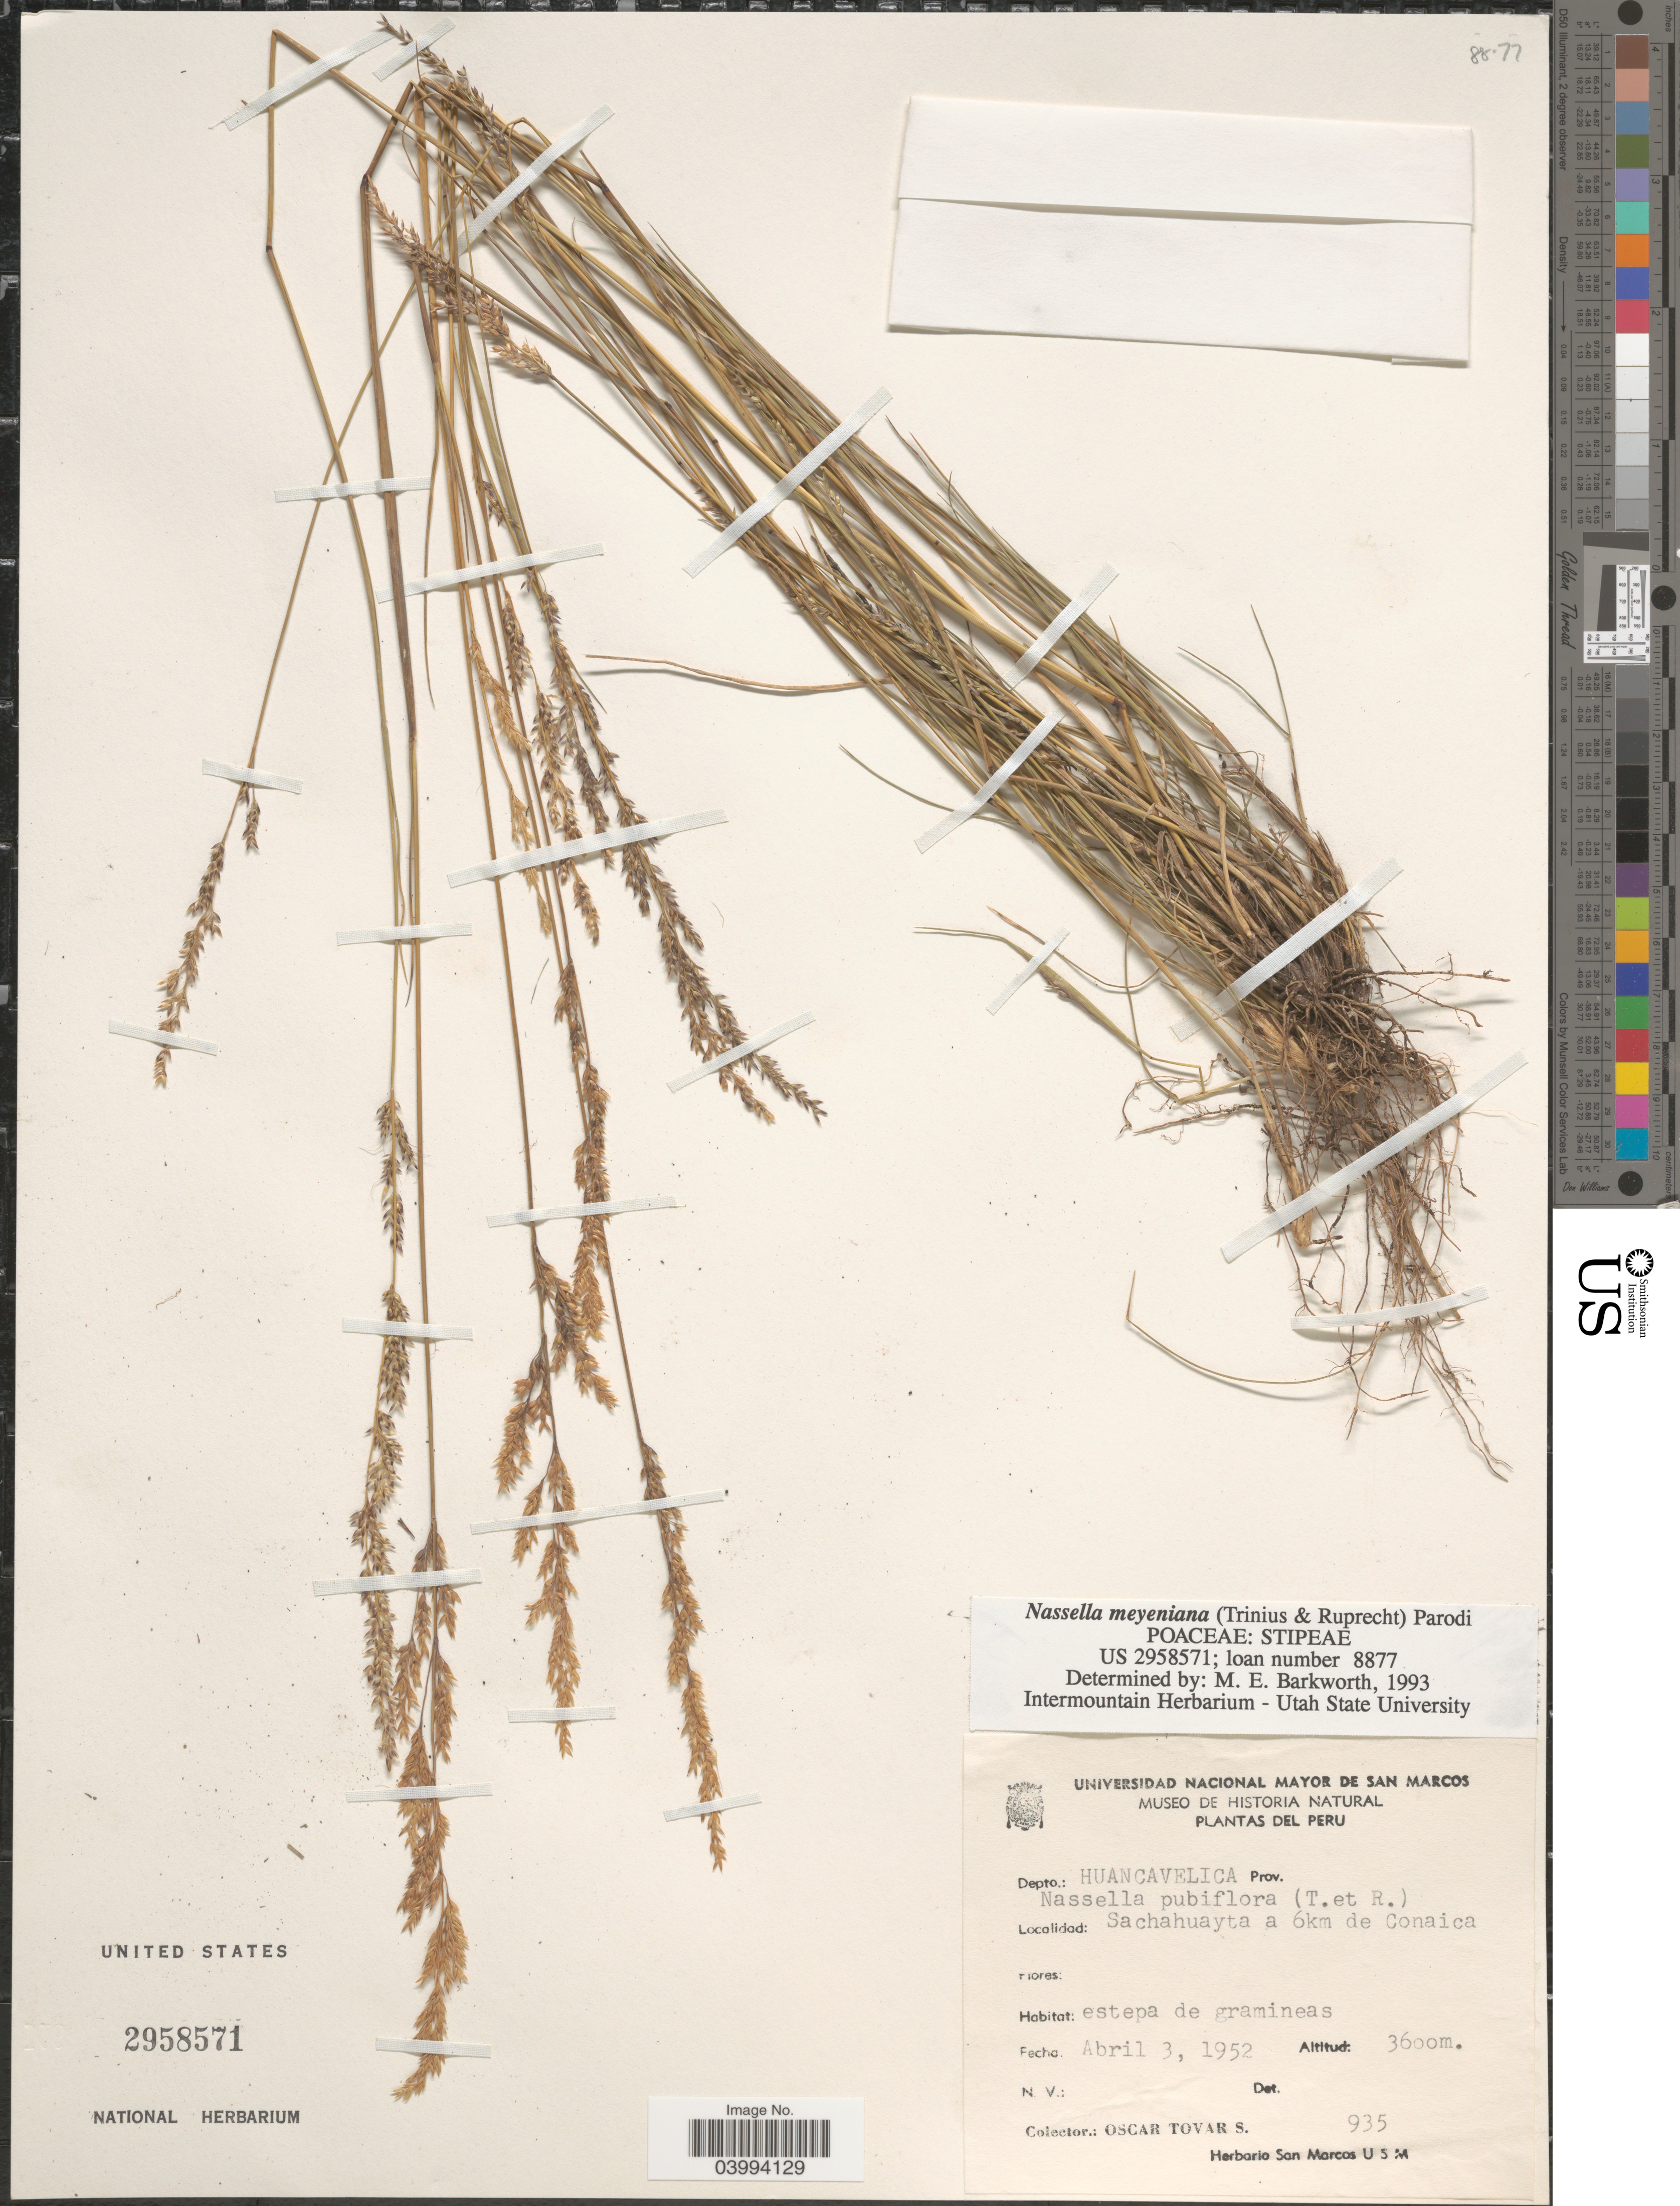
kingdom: Plantae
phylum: Tracheophyta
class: Liliopsida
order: Poales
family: Poaceae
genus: Nassella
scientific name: Nassella meyeniana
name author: (Trin. & Rupr.) Parodi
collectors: Ó. Tovar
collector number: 935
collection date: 1952-04-03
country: Peru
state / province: Huancavelica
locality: Depto.: Huancavelica. Sachahuayta a 6km de Conaica.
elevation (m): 3600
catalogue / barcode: US 2958571